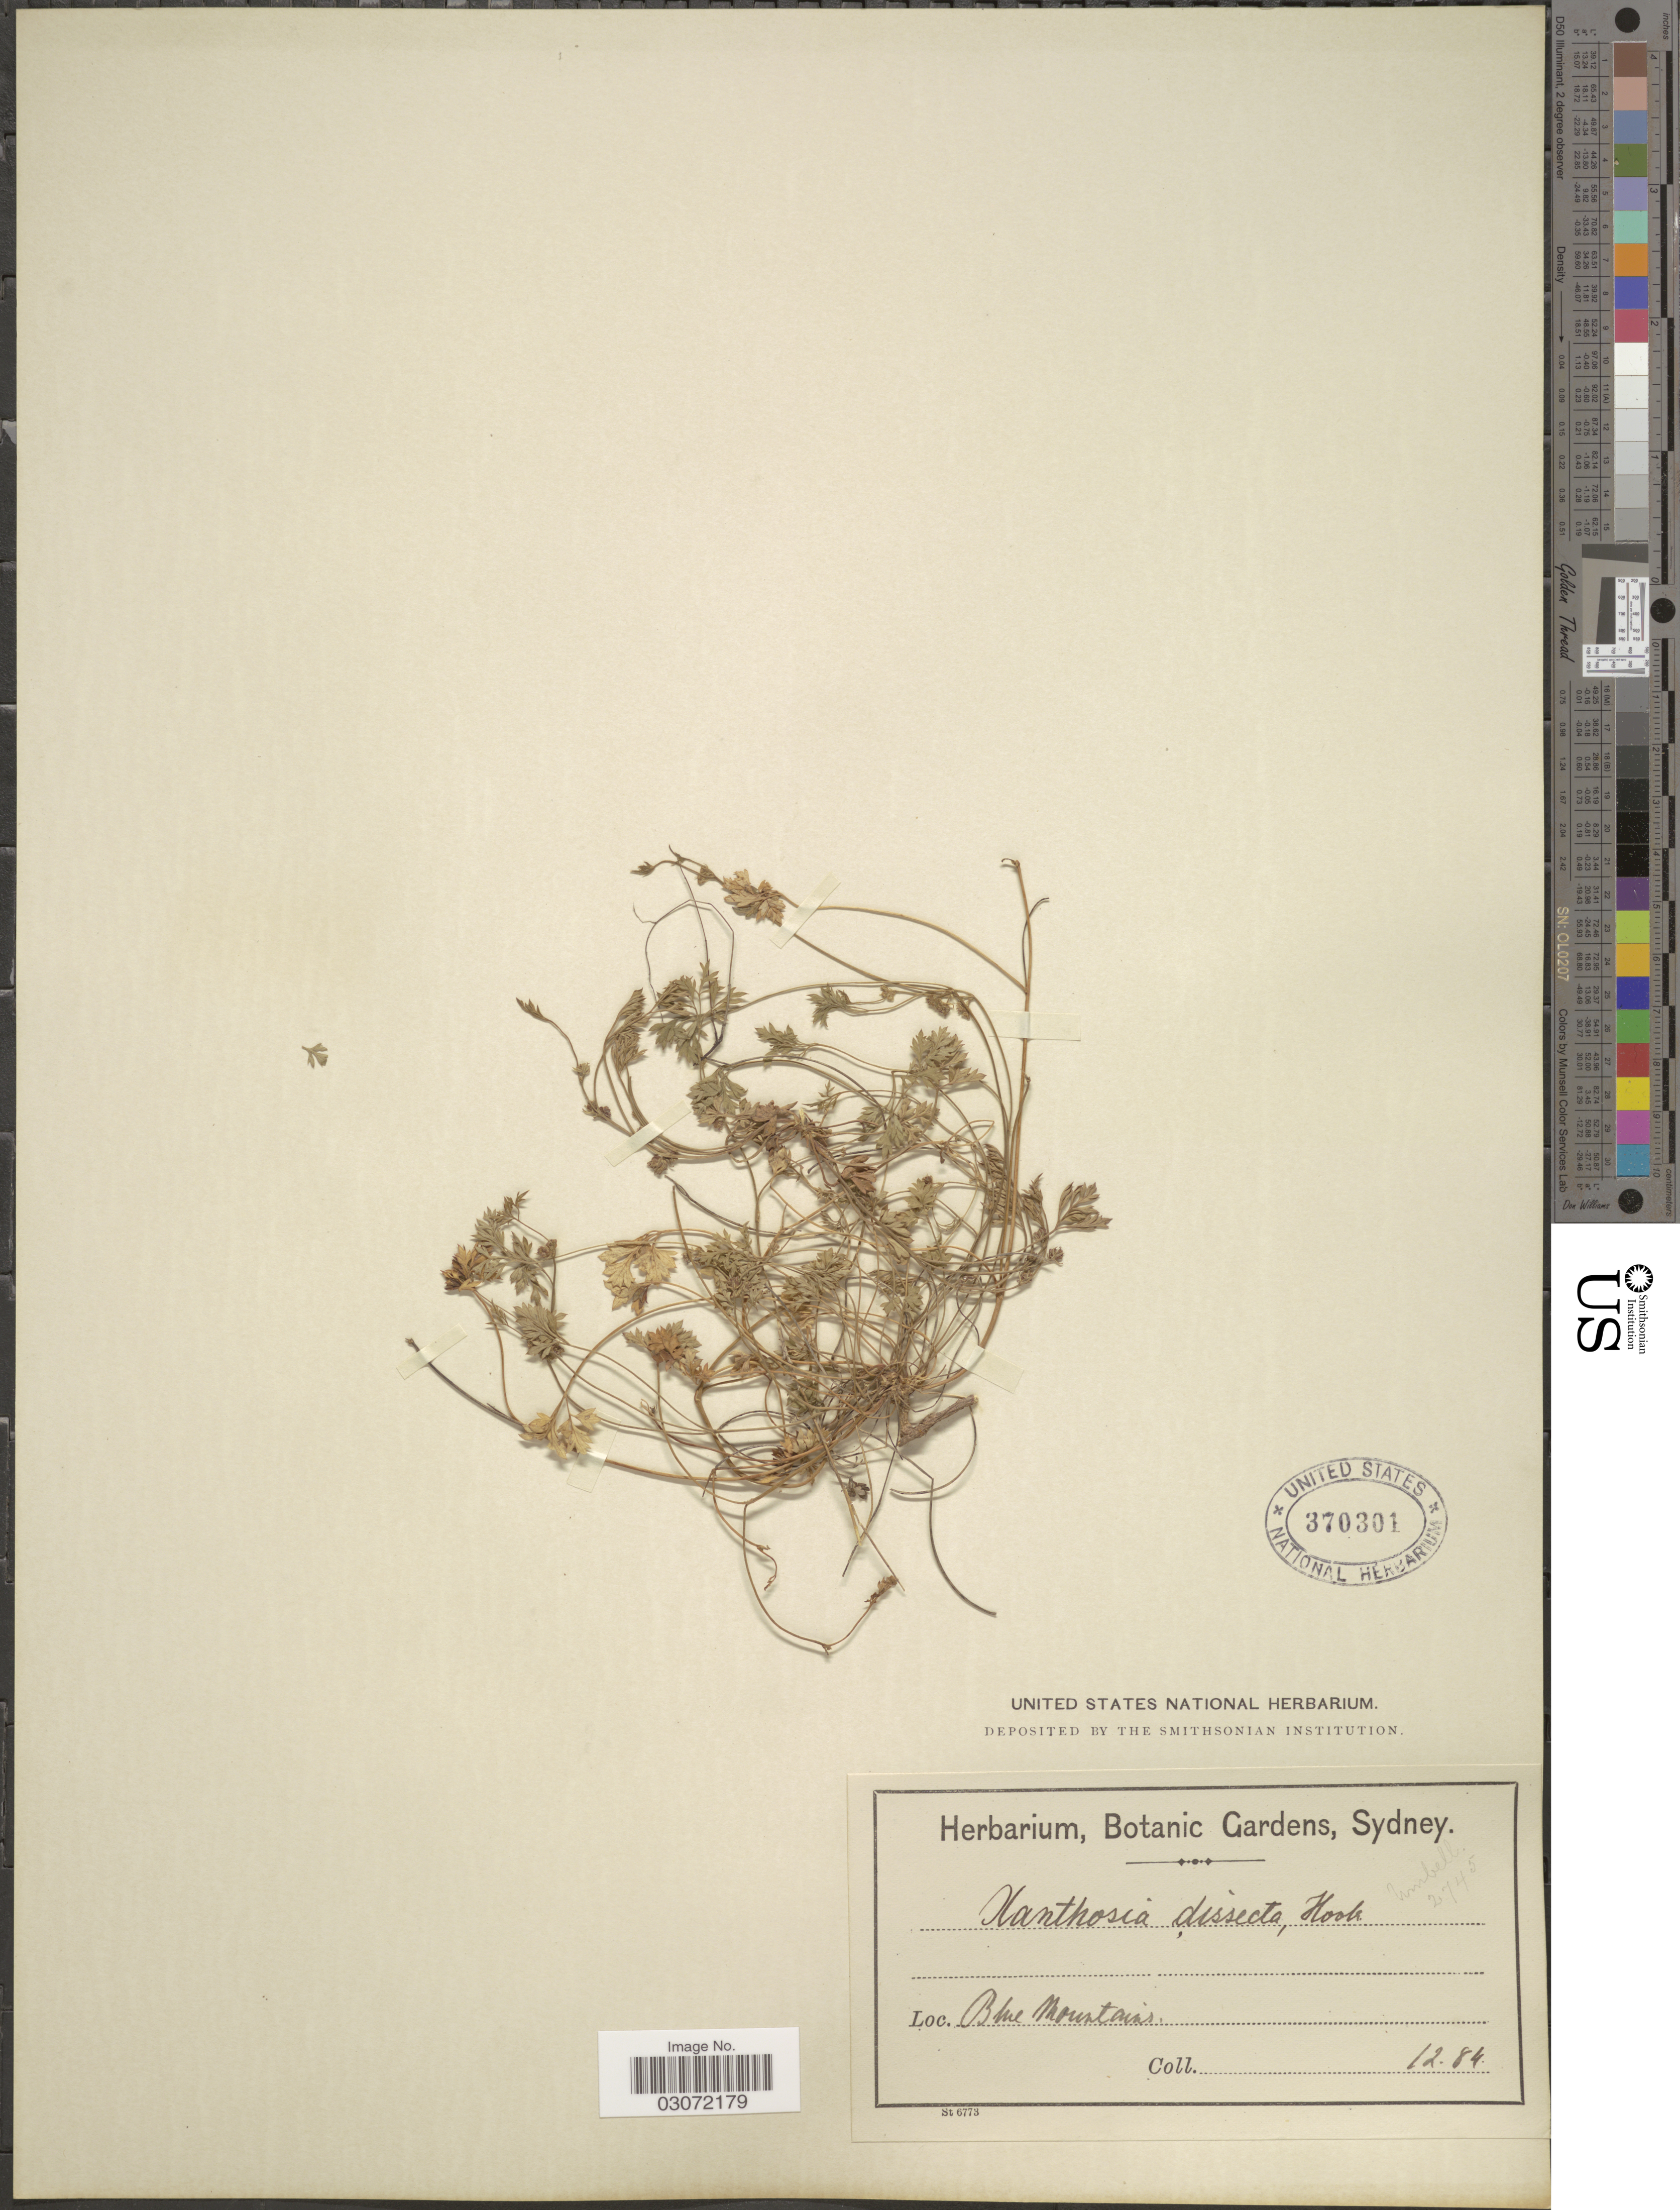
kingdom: Plantae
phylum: Tracheophyta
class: Magnoliopsida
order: Apiales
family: Apiaceae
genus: Xanthosia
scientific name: Xanthosia dissecta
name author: Hook. f.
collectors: ex Herb. Bot. Gard. Sydney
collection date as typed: Transcribed d/m/y: /12/84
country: Australia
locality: Blue Mountains.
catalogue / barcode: US 370301